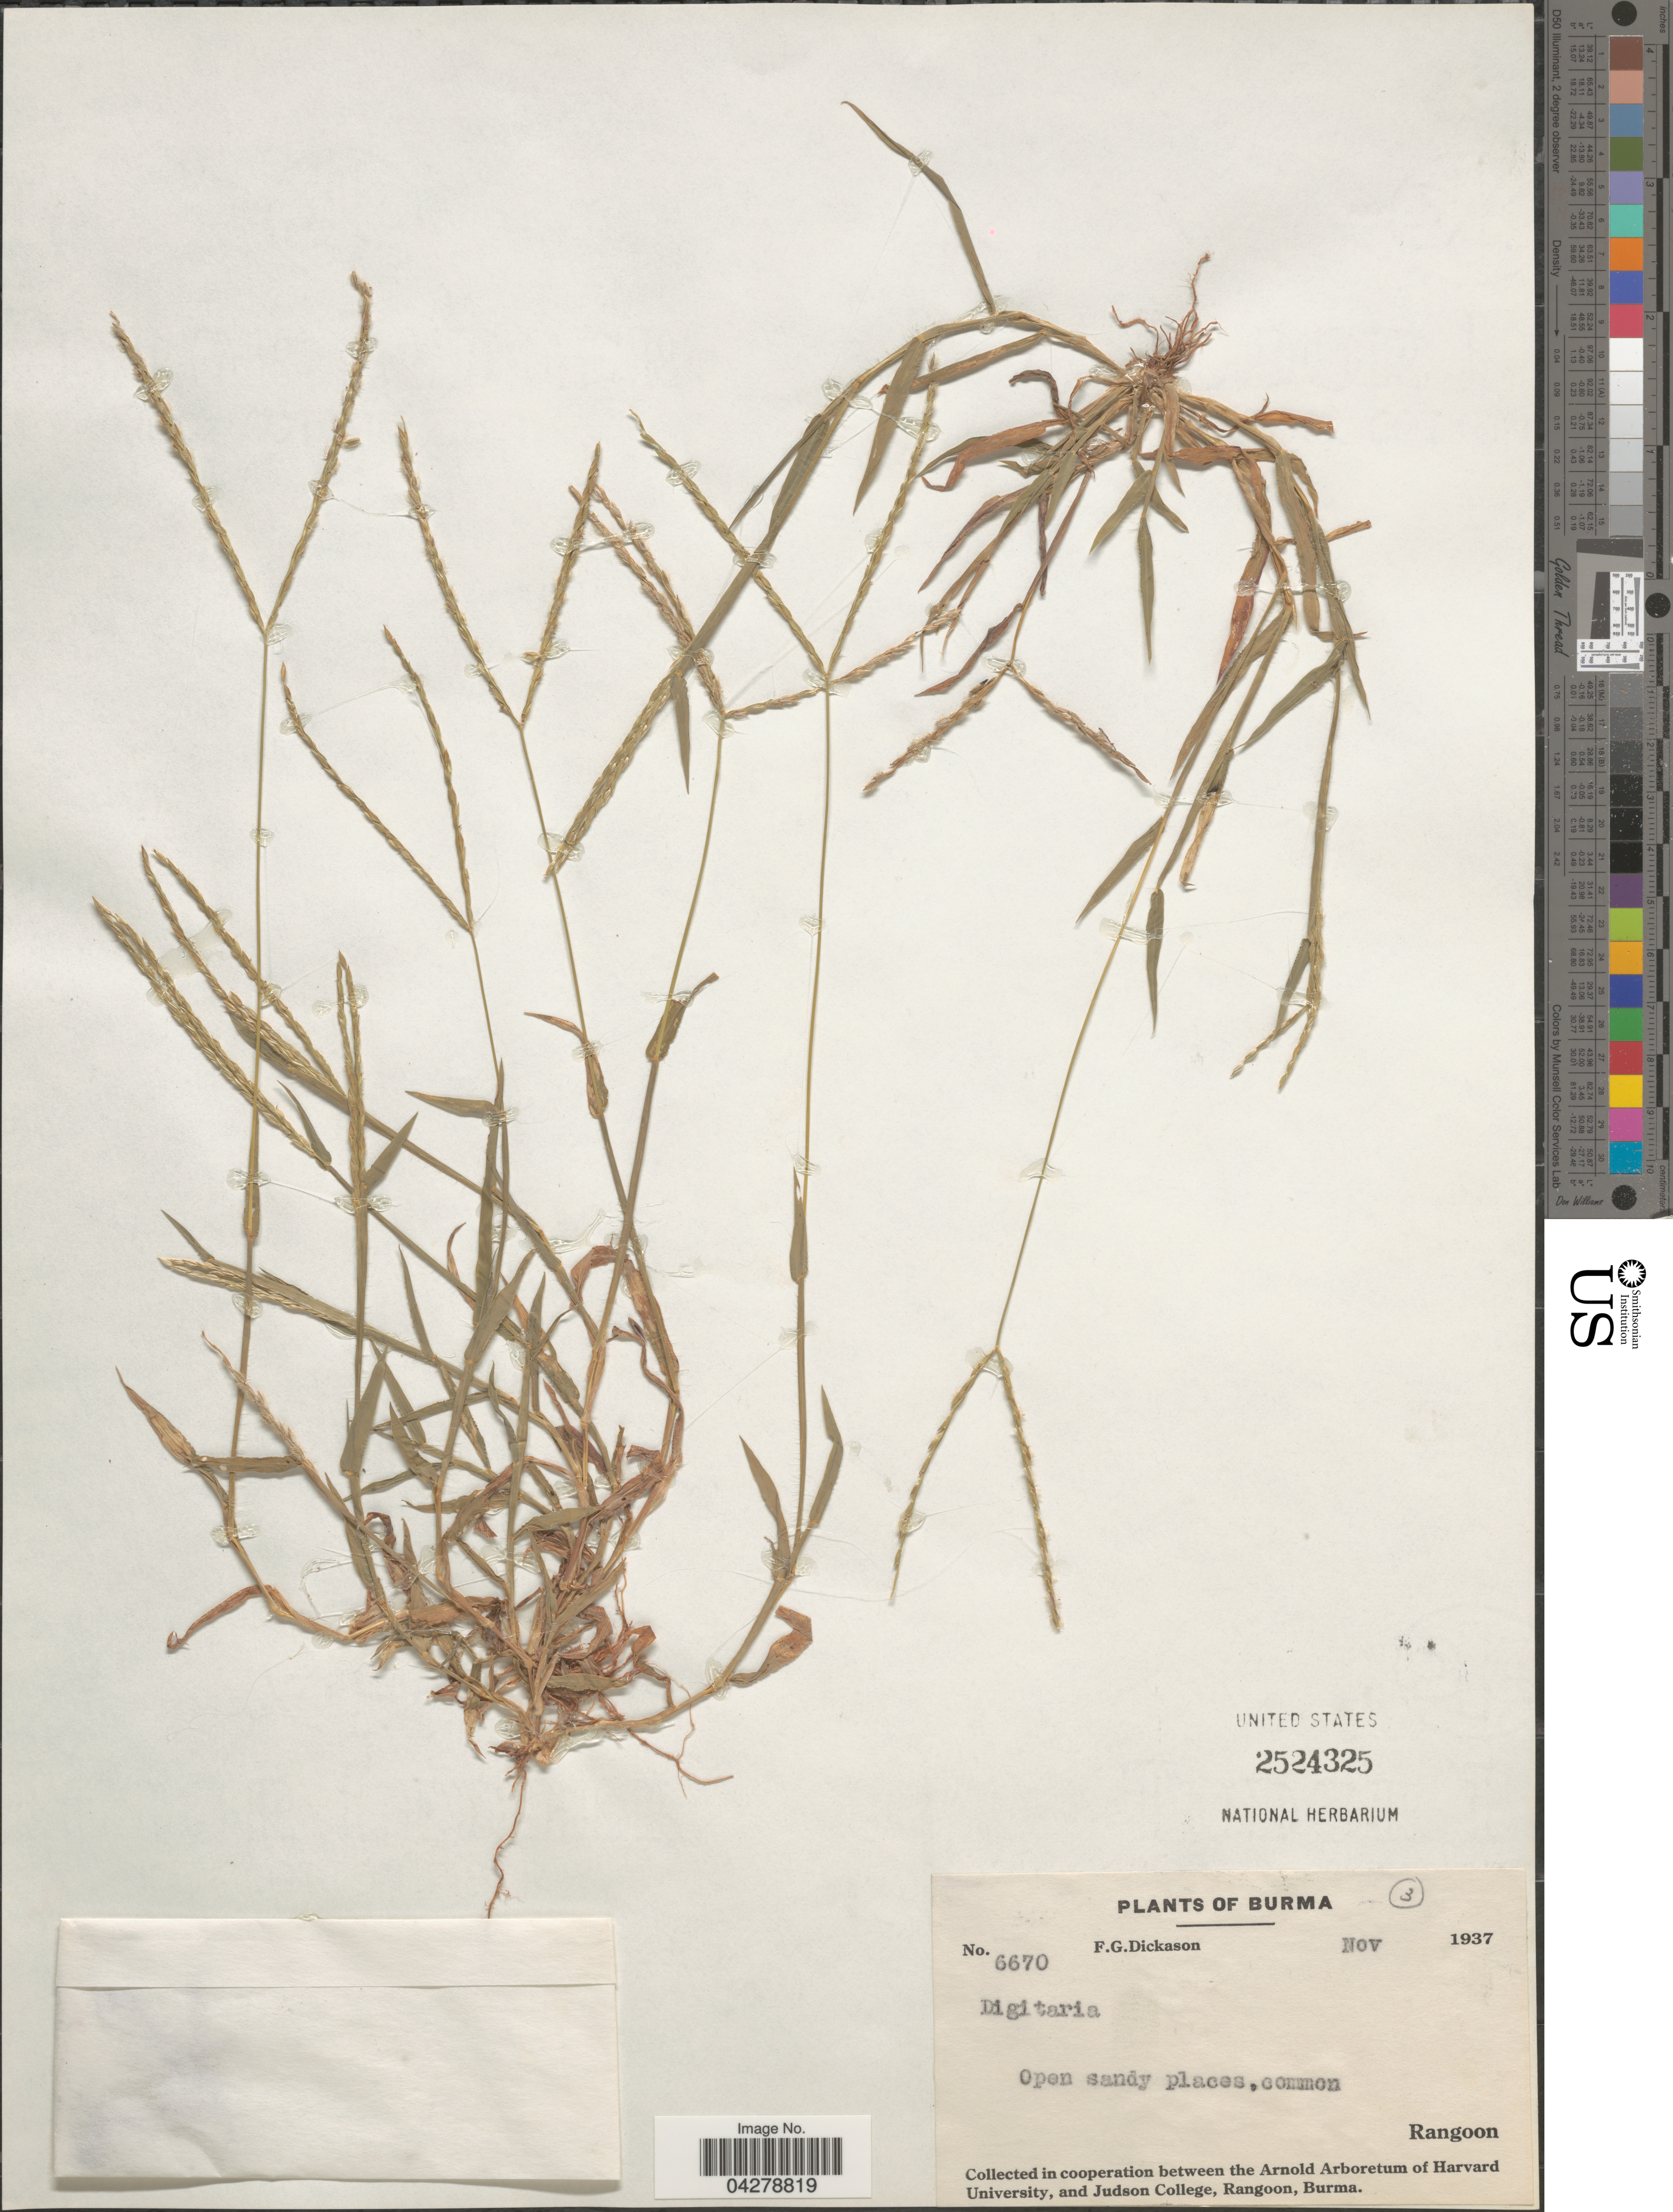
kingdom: Plantae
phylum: Tracheophyta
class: Liliopsida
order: Poales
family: Poaceae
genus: Digitaria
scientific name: Digitaria sp.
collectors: F. Dickason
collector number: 6670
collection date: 1937-11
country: Myanmar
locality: Burma. Open sandy places, common. Rangoon.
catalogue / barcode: US 2524325